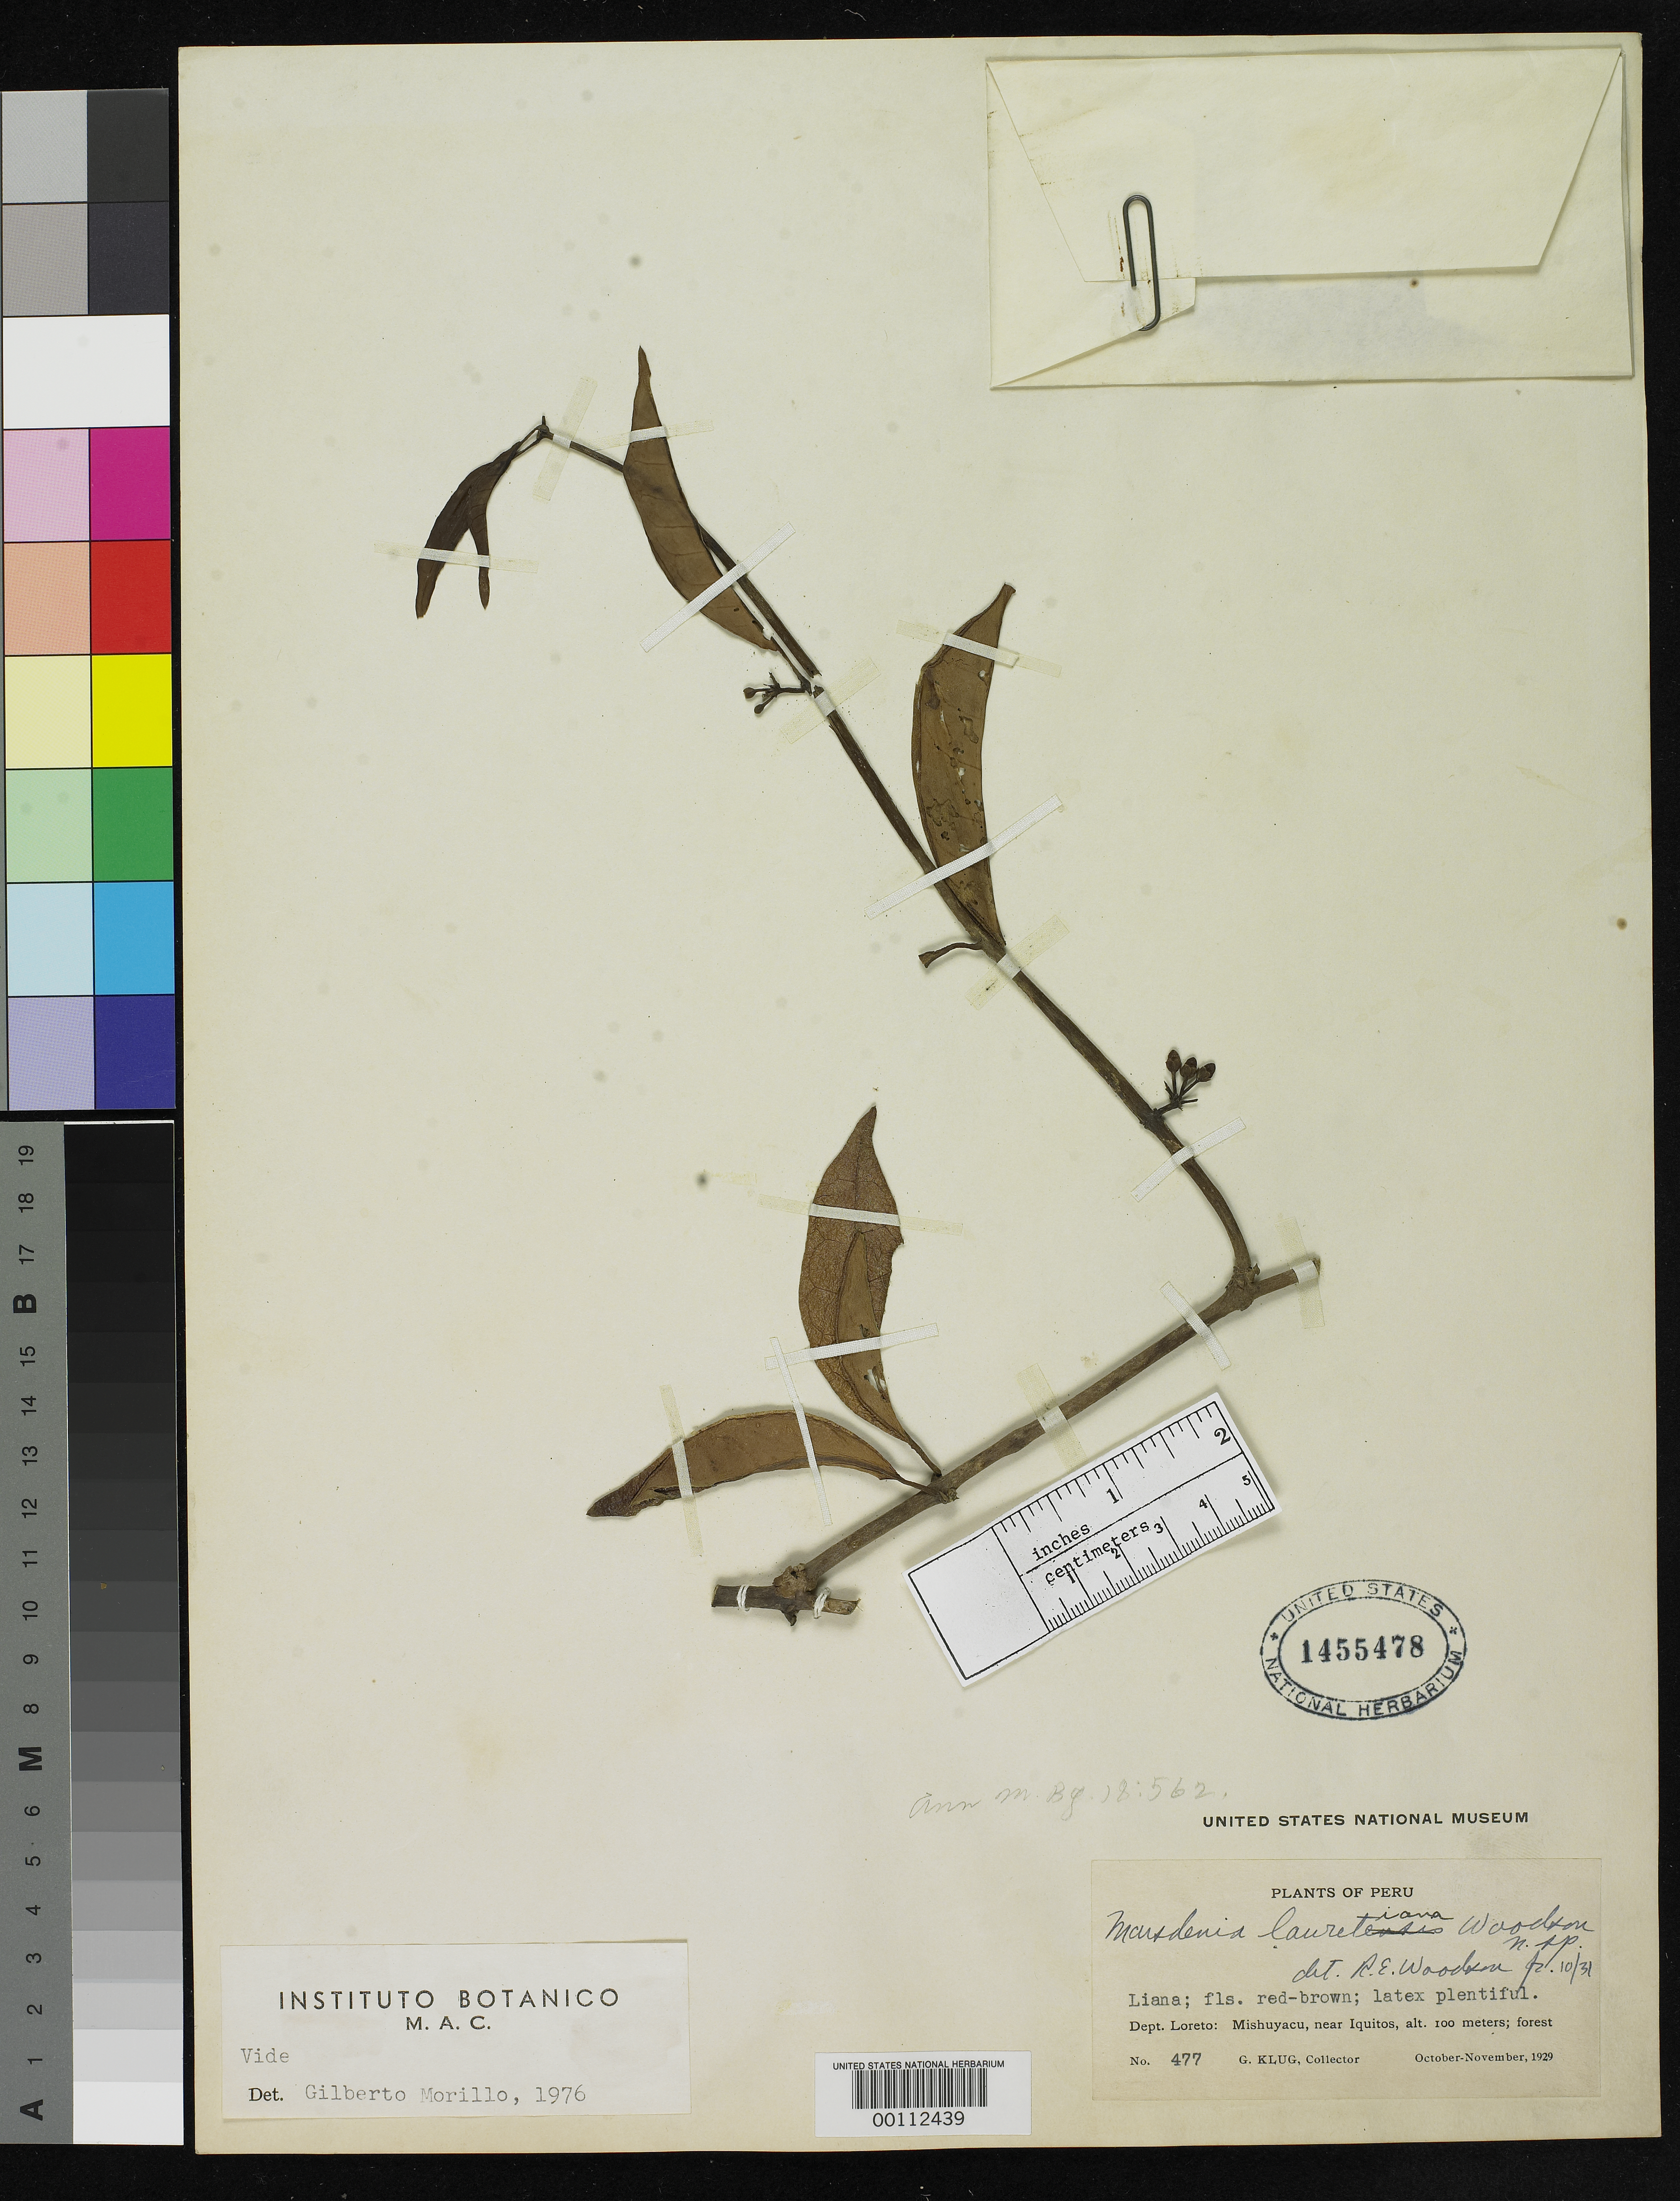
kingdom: Plantae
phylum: Tracheophyta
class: Magnoliopsida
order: Gentianales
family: Apocynaceae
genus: Marsdenia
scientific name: Marsdenia lauretiana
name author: Woodson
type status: Holotype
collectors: G. Klug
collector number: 477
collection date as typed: Oct 1929 to -- Nov 1929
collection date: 1929-10/1929-11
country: Peru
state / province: Loreto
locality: Mishuyacu, near Iquitos.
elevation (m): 100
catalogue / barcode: US 1455478